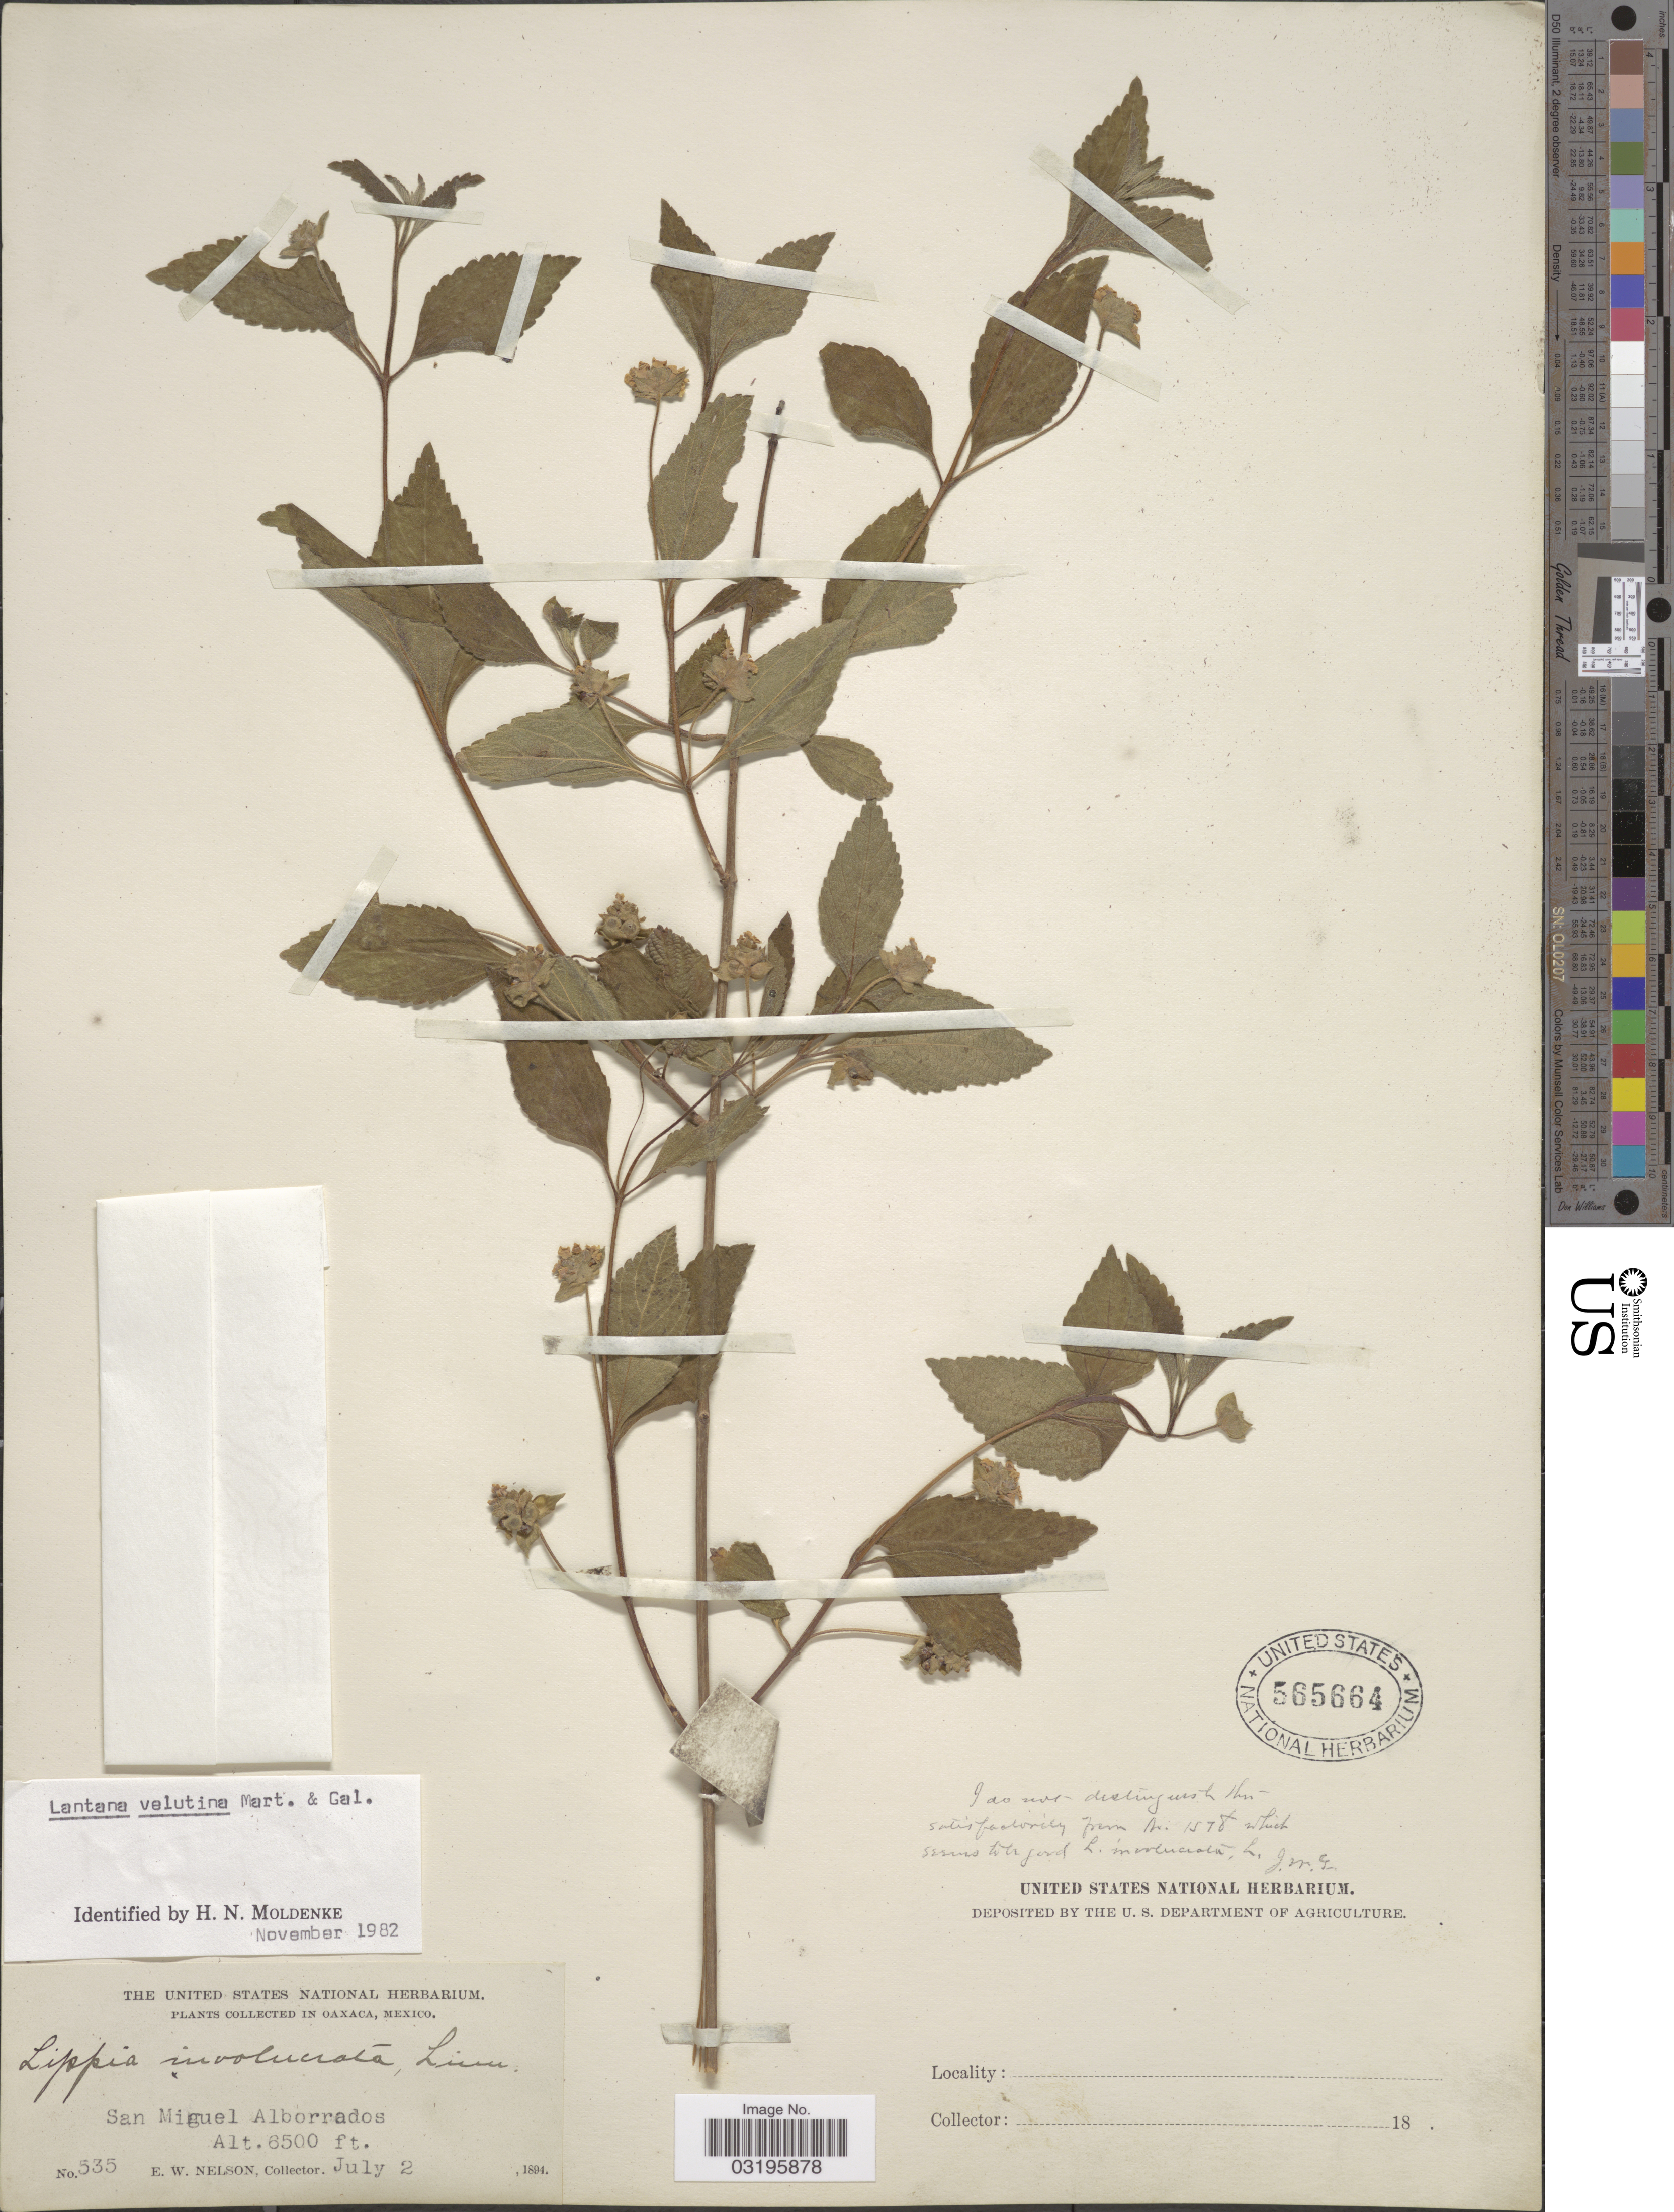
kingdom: Plantae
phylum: Tracheophyta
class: Magnoliopsida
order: Lamiales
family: Verbenaceae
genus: Lantana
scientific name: Lantana velutina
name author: M. Martens & Galeotti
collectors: E. W. Nelson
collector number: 535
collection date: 1894-07-02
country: Mexico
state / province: Oaxaca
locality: San Miguel Alborrados.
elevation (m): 1981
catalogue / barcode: US 565664